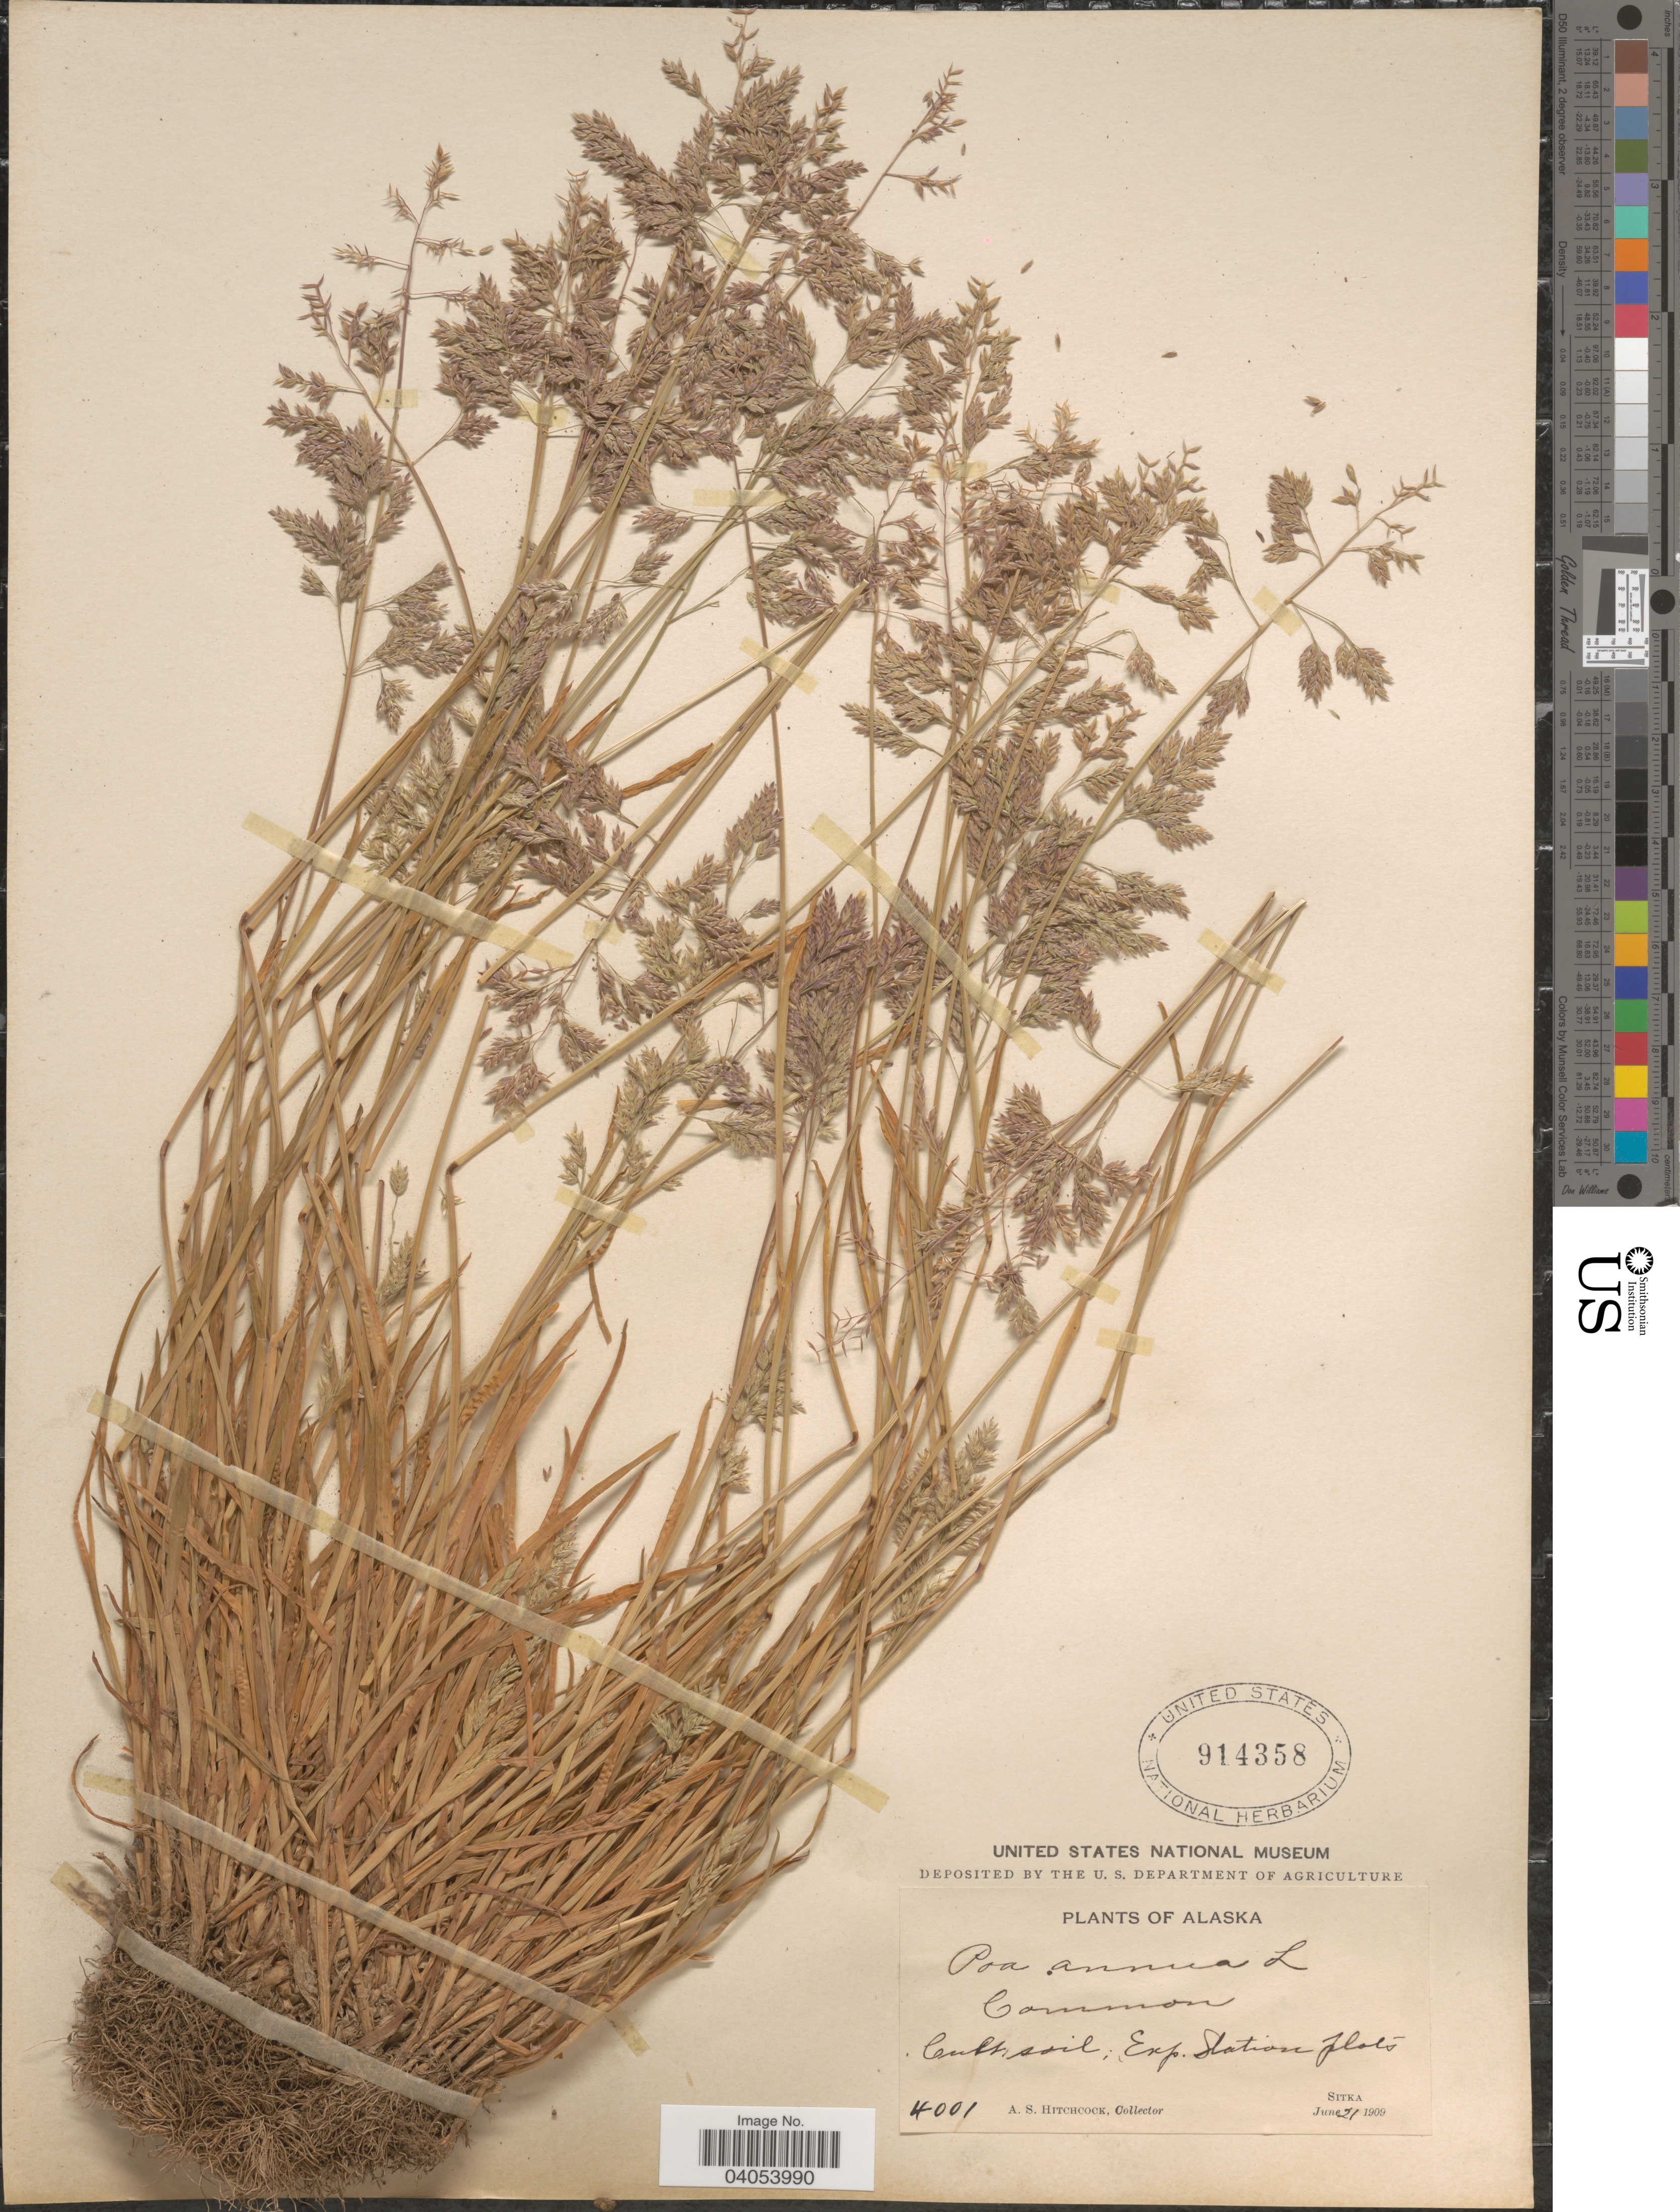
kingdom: Plantae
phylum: Tracheophyta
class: Liliopsida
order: Poales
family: Poaceae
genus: Poa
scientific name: Poa annua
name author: L.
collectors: A. S. Hitchcock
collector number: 4001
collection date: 1909-06-21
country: United States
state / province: Alaska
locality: Expt. Station flats. Sitka.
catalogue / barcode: US 914358